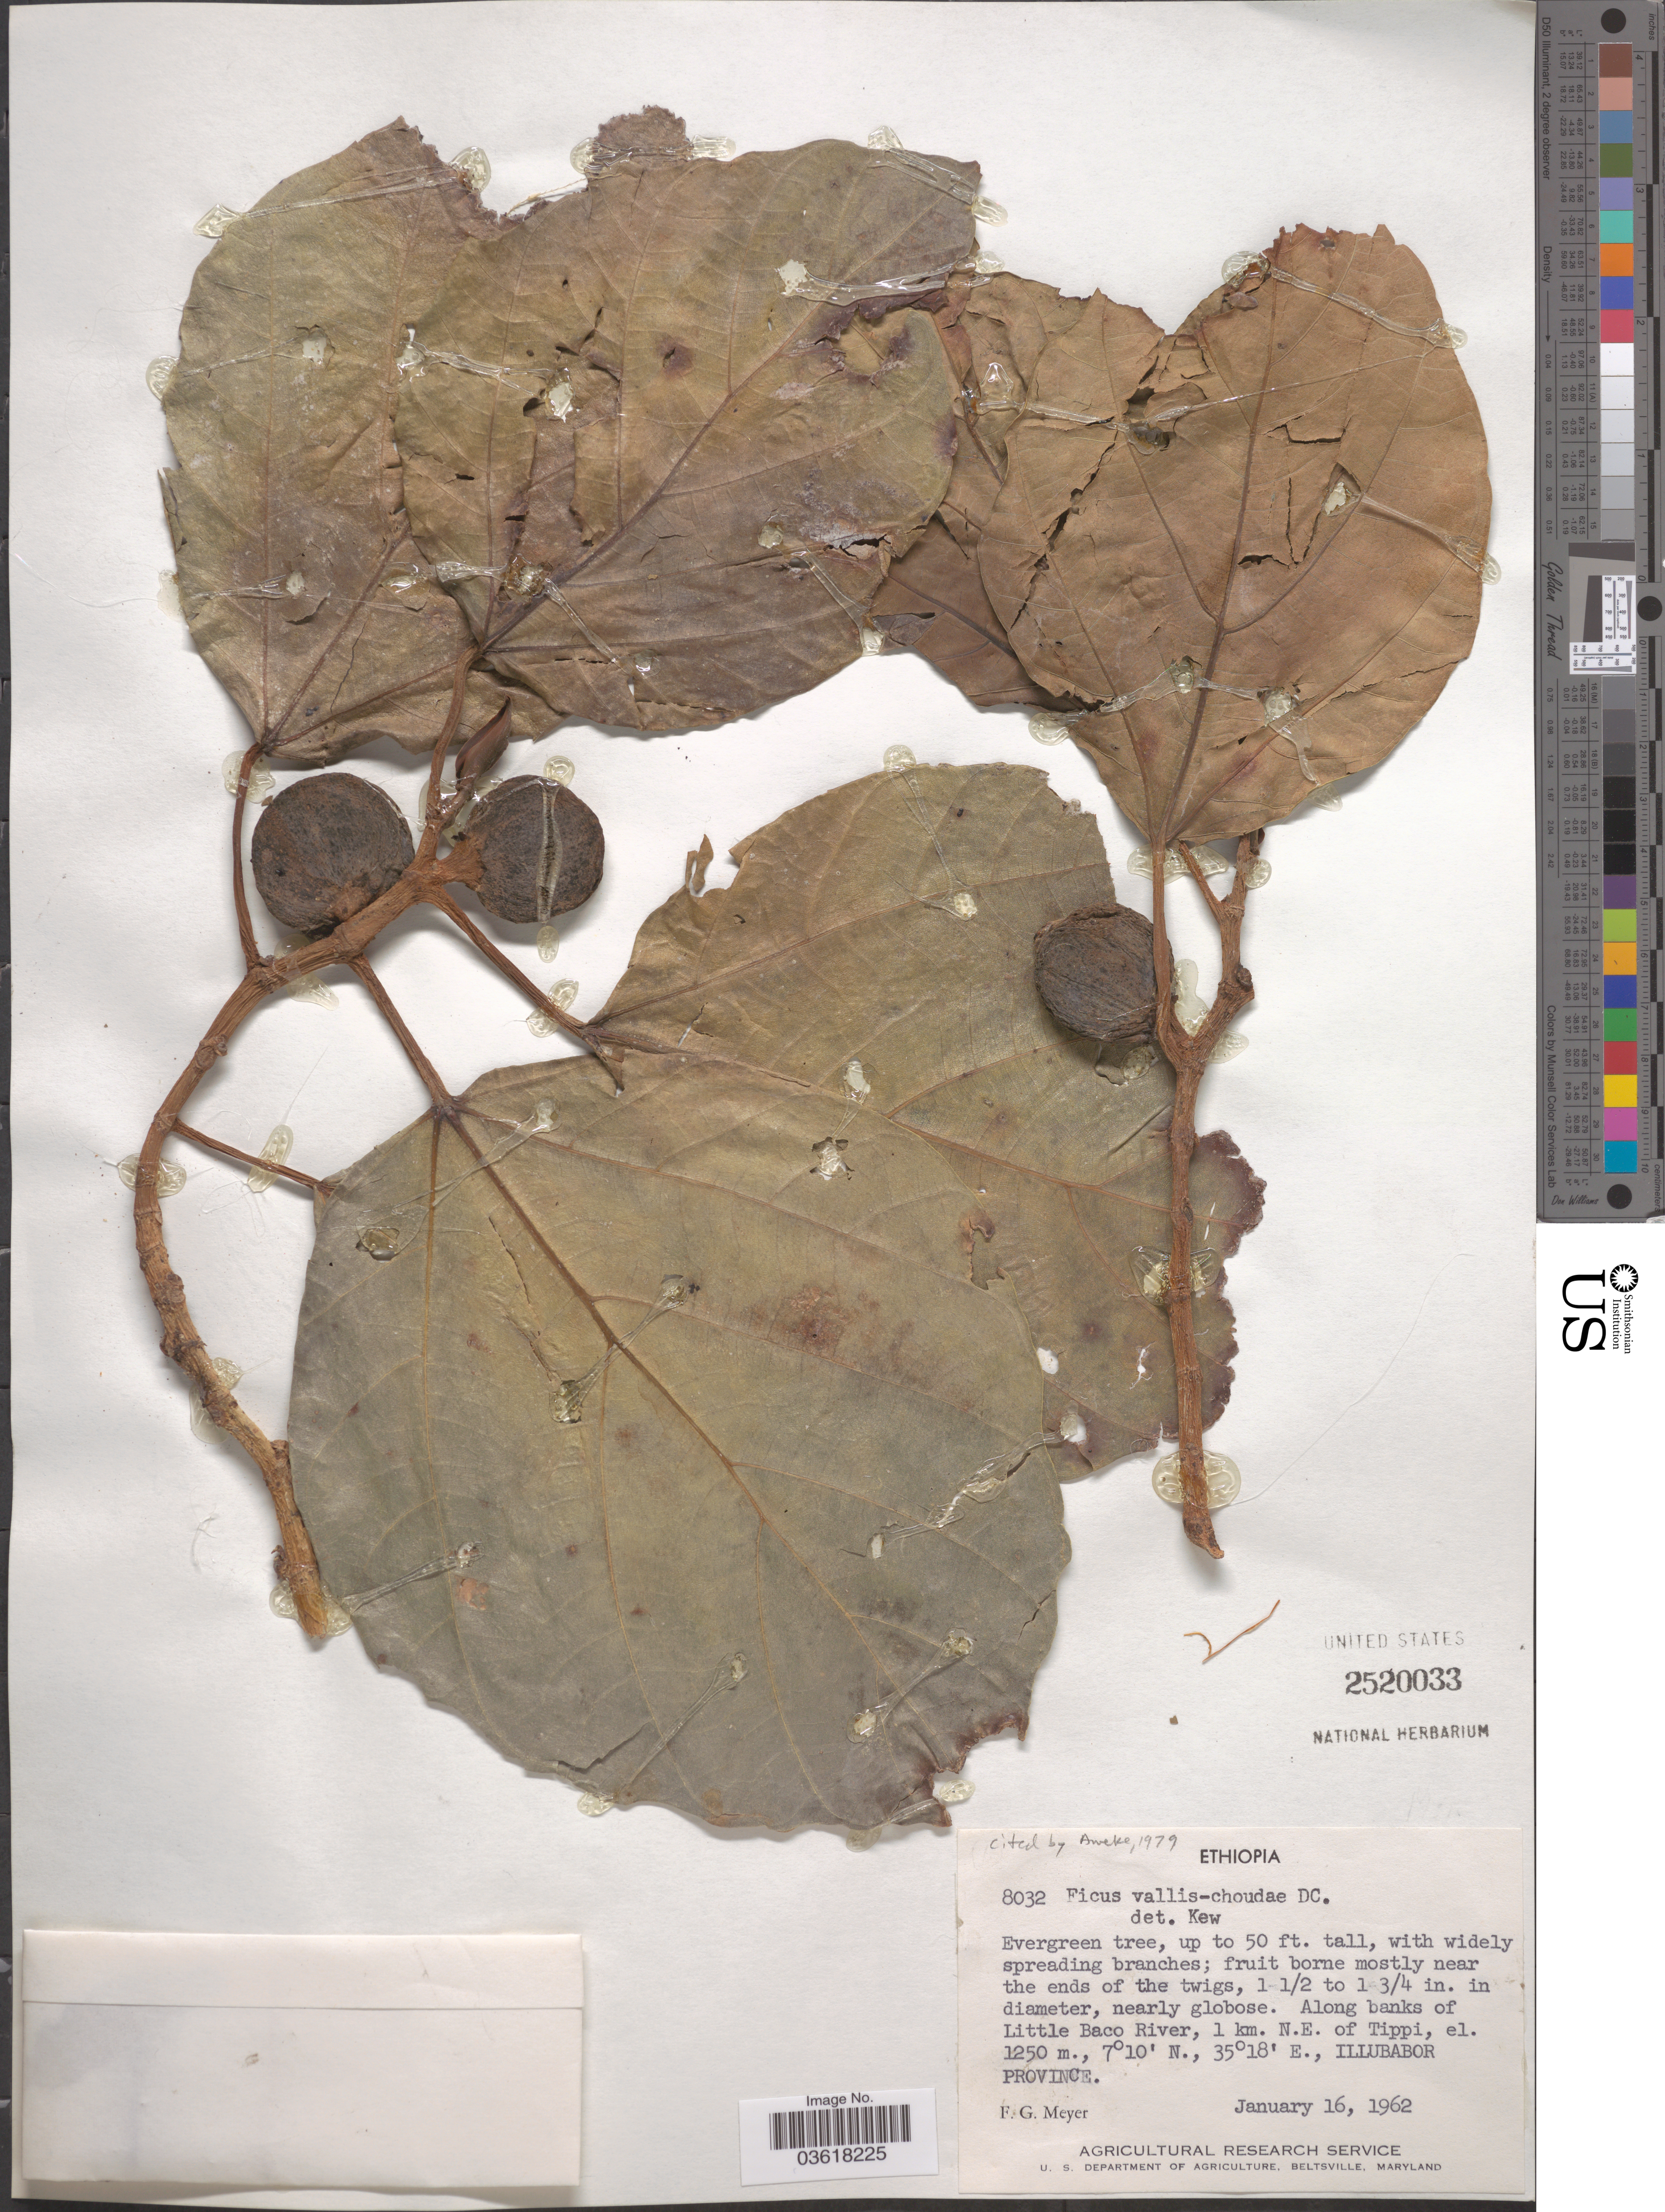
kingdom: Plantae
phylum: Tracheophyta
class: Magnoliopsida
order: Rosales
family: Moraceae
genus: Ficus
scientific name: Ficus vallis-choudae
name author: Delile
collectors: F. G. Meyer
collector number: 8032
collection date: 1962-01-16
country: Ethiopia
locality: Along banks of Little Baco River, 1 km. N.E. of Tippi, Illubabor Province.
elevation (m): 1250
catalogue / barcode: US 2520033